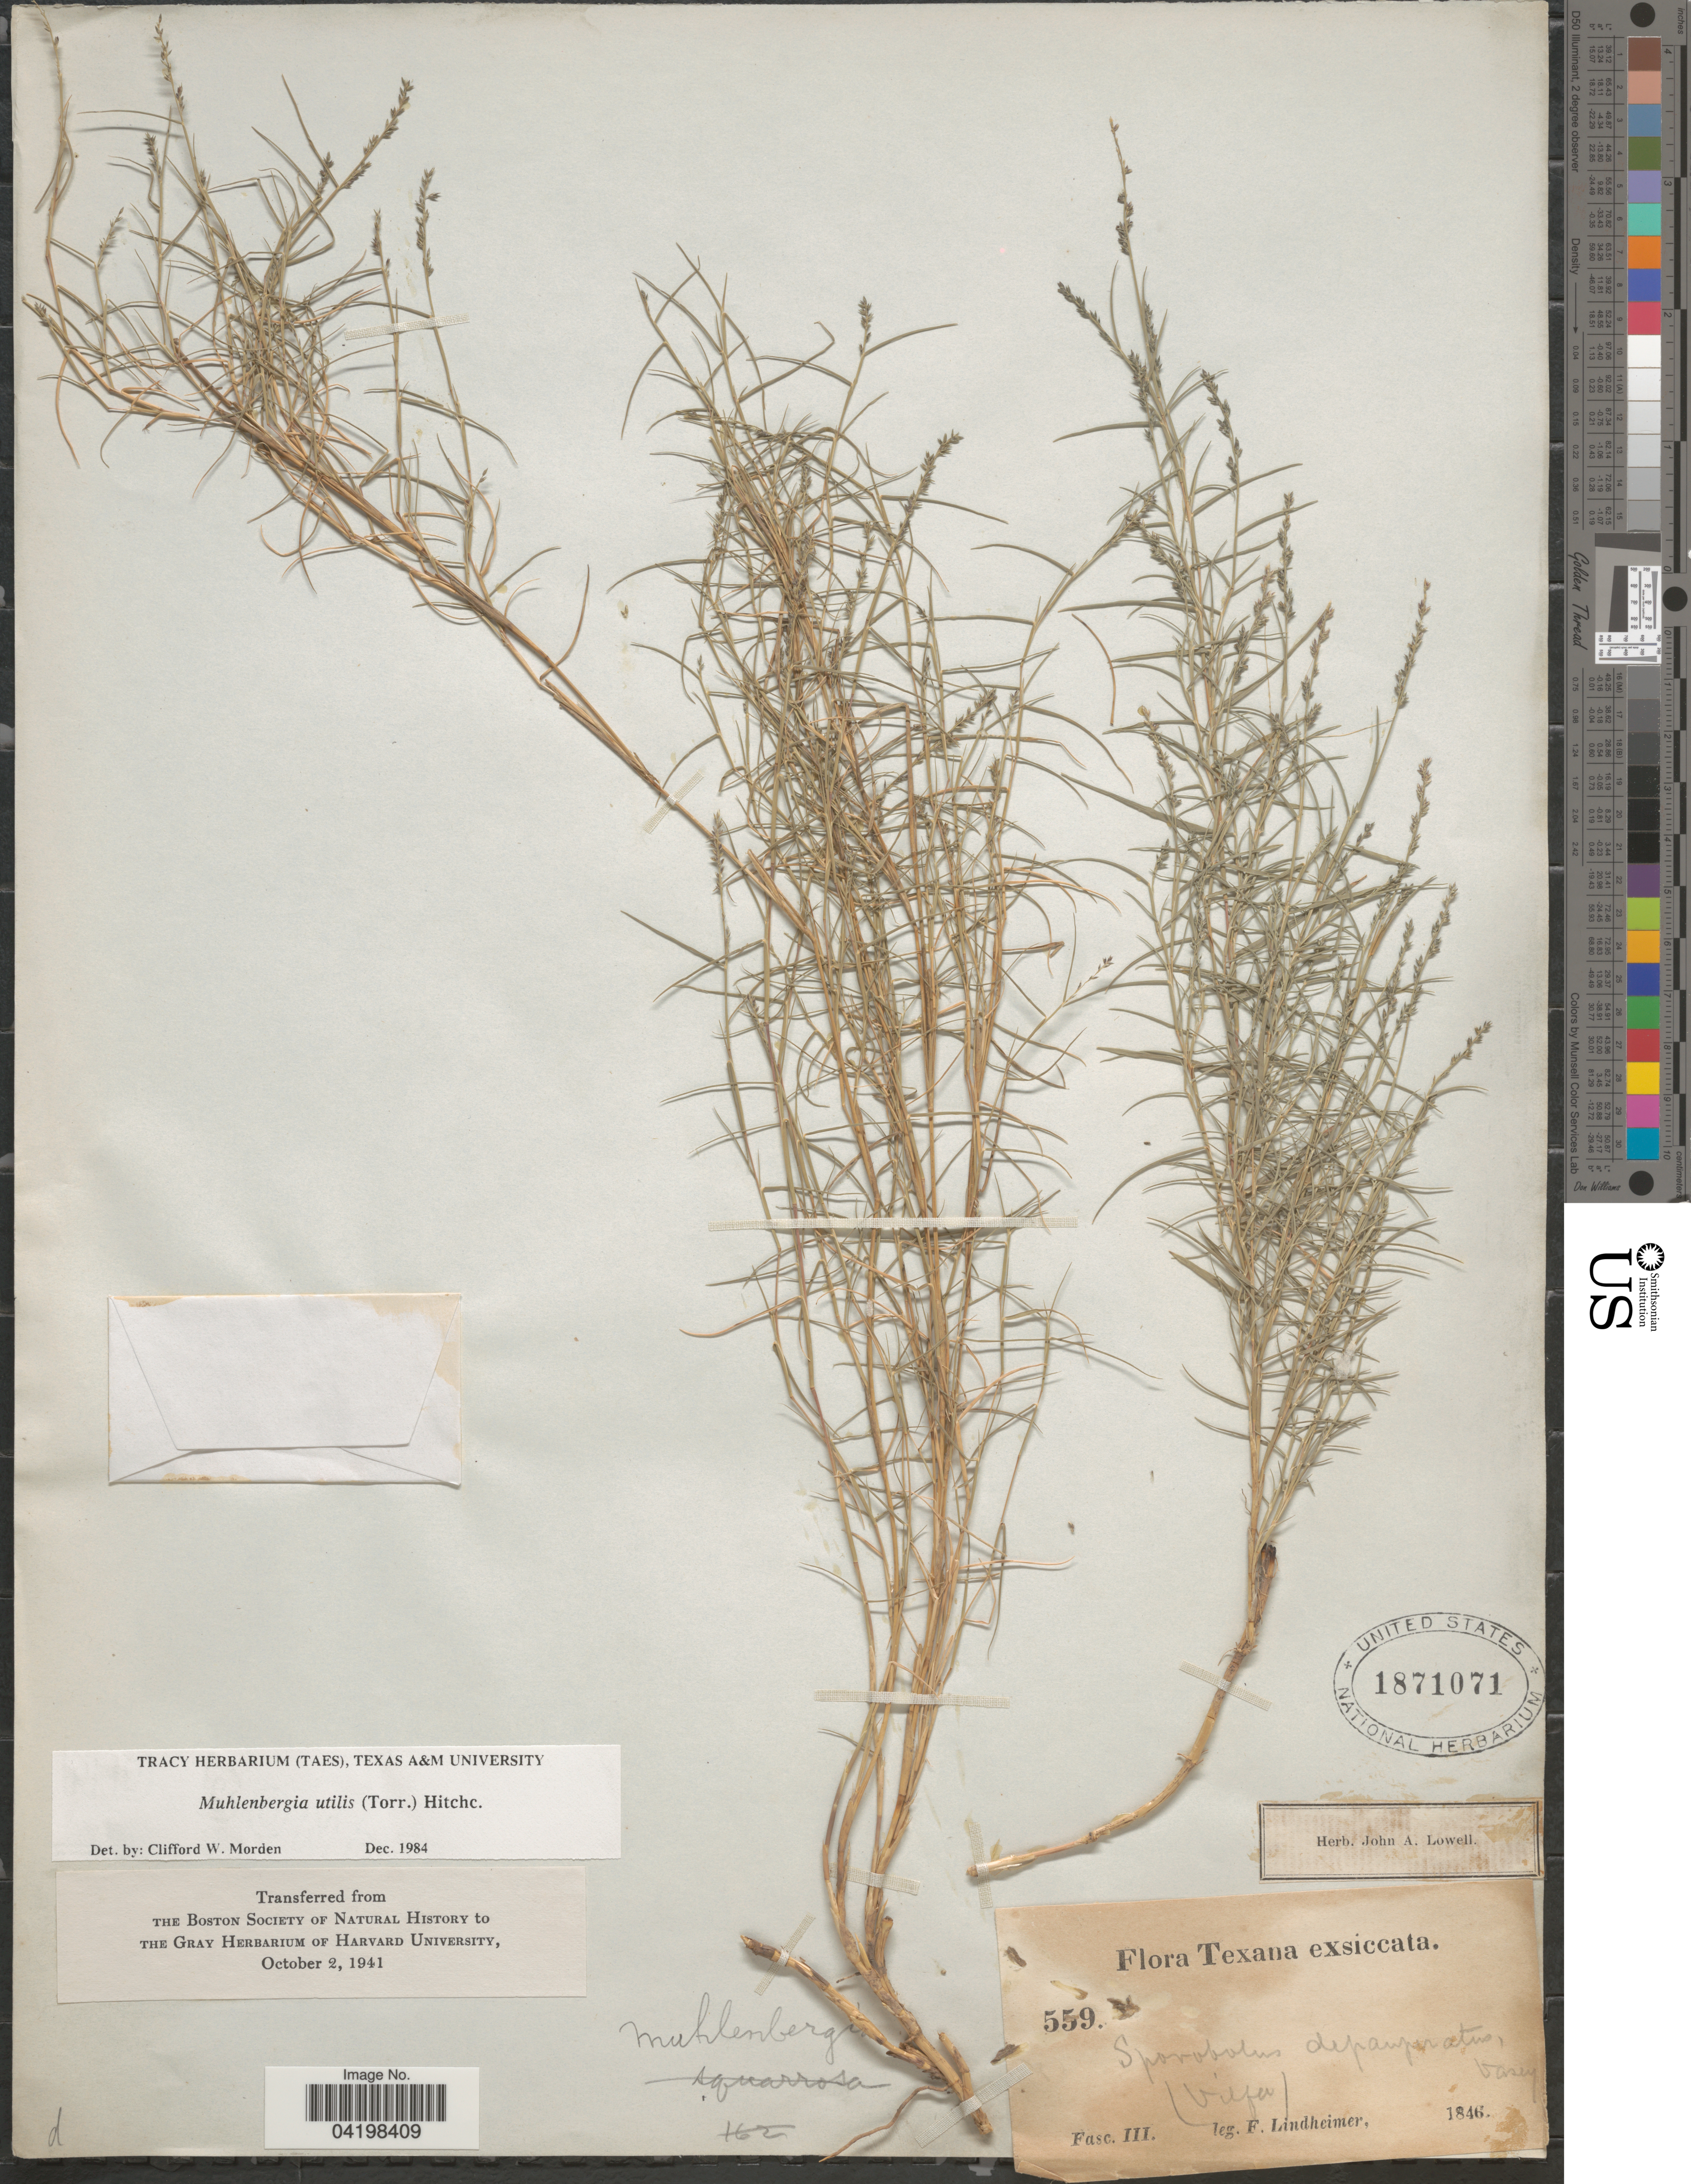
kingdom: Plantae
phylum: Tracheophyta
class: Liliopsida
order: Poales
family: Poaceae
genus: Muhlenbergia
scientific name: Muhlenbergia utilis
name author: (Torr.) Hitchc.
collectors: F. Lindheimer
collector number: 559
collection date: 1846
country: United States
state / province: Texas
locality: Texana.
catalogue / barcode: US 1871071